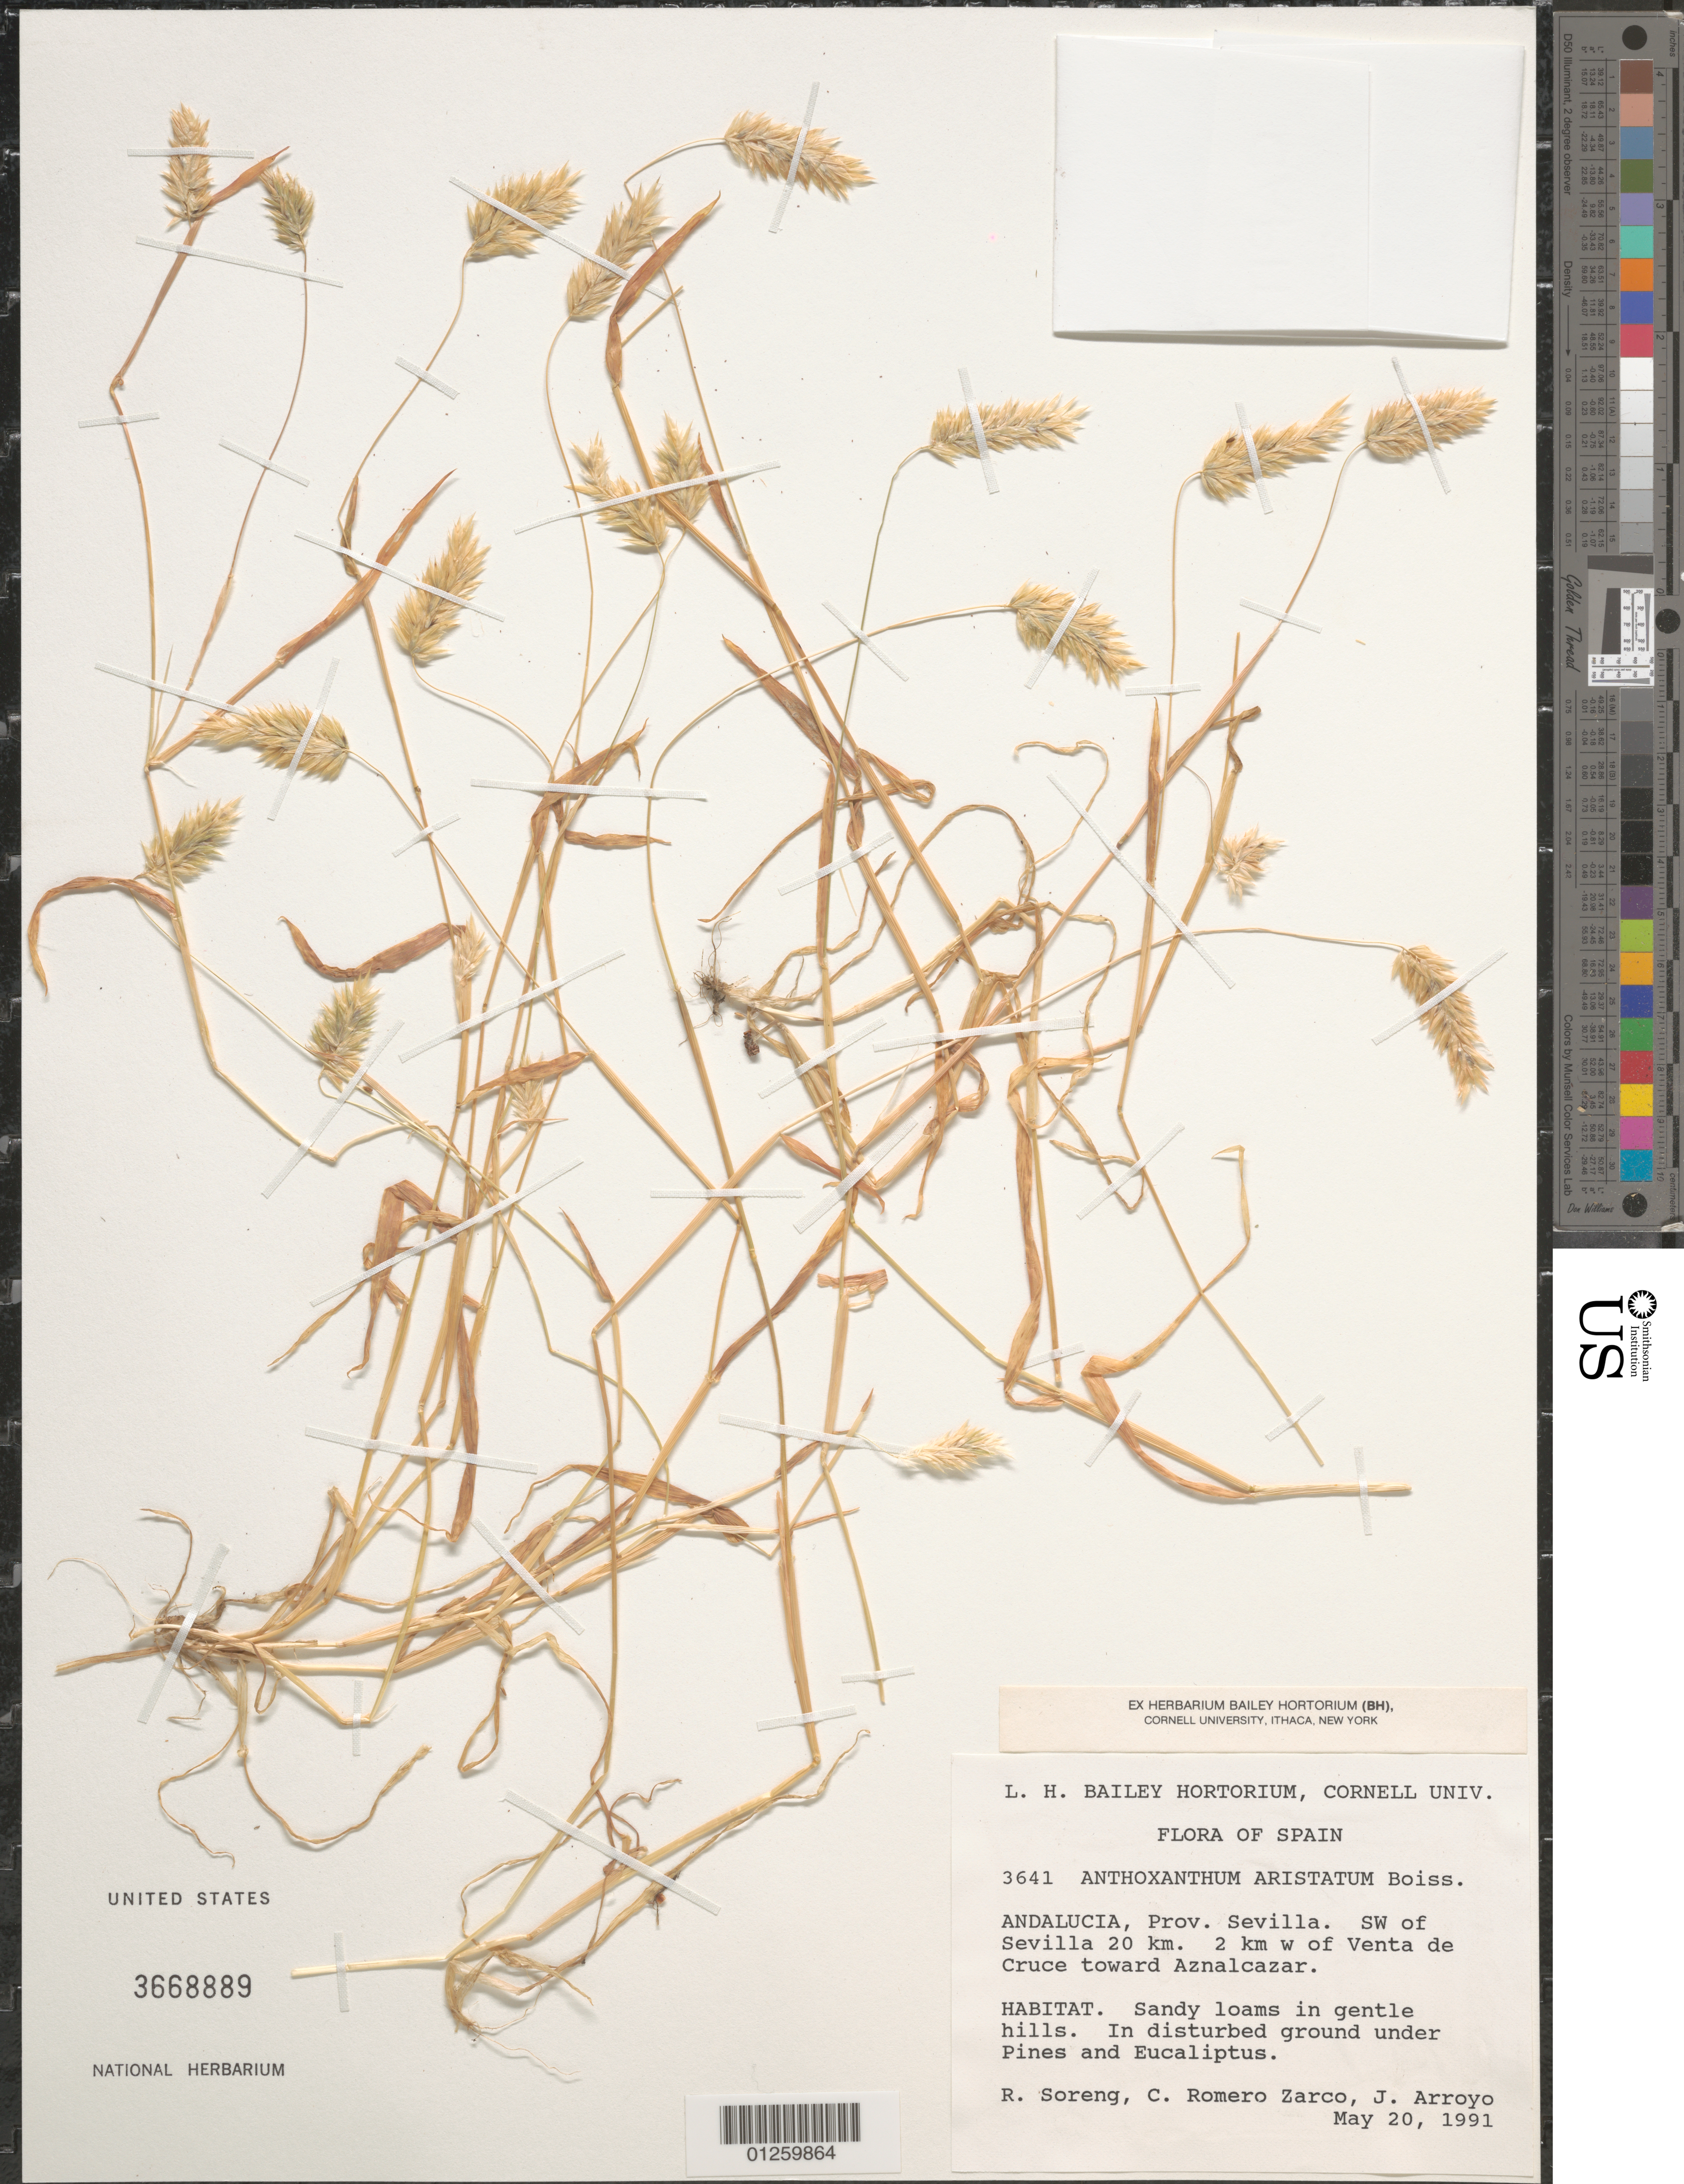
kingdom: Plantae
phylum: Tracheophyta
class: Liliopsida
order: Poales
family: Poaceae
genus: Anthoxanthum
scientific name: Anthoxanthum aristatum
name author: Boiss.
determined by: Soreng, Robert J., Research Associate (BOT), Smithsonian Institution - National Museum of Natural History (UNITED STATES)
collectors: R. J. Soreng, C. Romero Zarco & J. Arroyo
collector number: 3641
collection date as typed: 20 May 1991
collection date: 1991-05-20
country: Spain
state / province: Andalucia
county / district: Sevilla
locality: SW of Sevilla 20 km 2 km W of Venta de Cruce toward Aznalcazar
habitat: Sandy loams in gentle hills. In disturbed ground under Pines and Eucaliptus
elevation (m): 30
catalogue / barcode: US 3668889